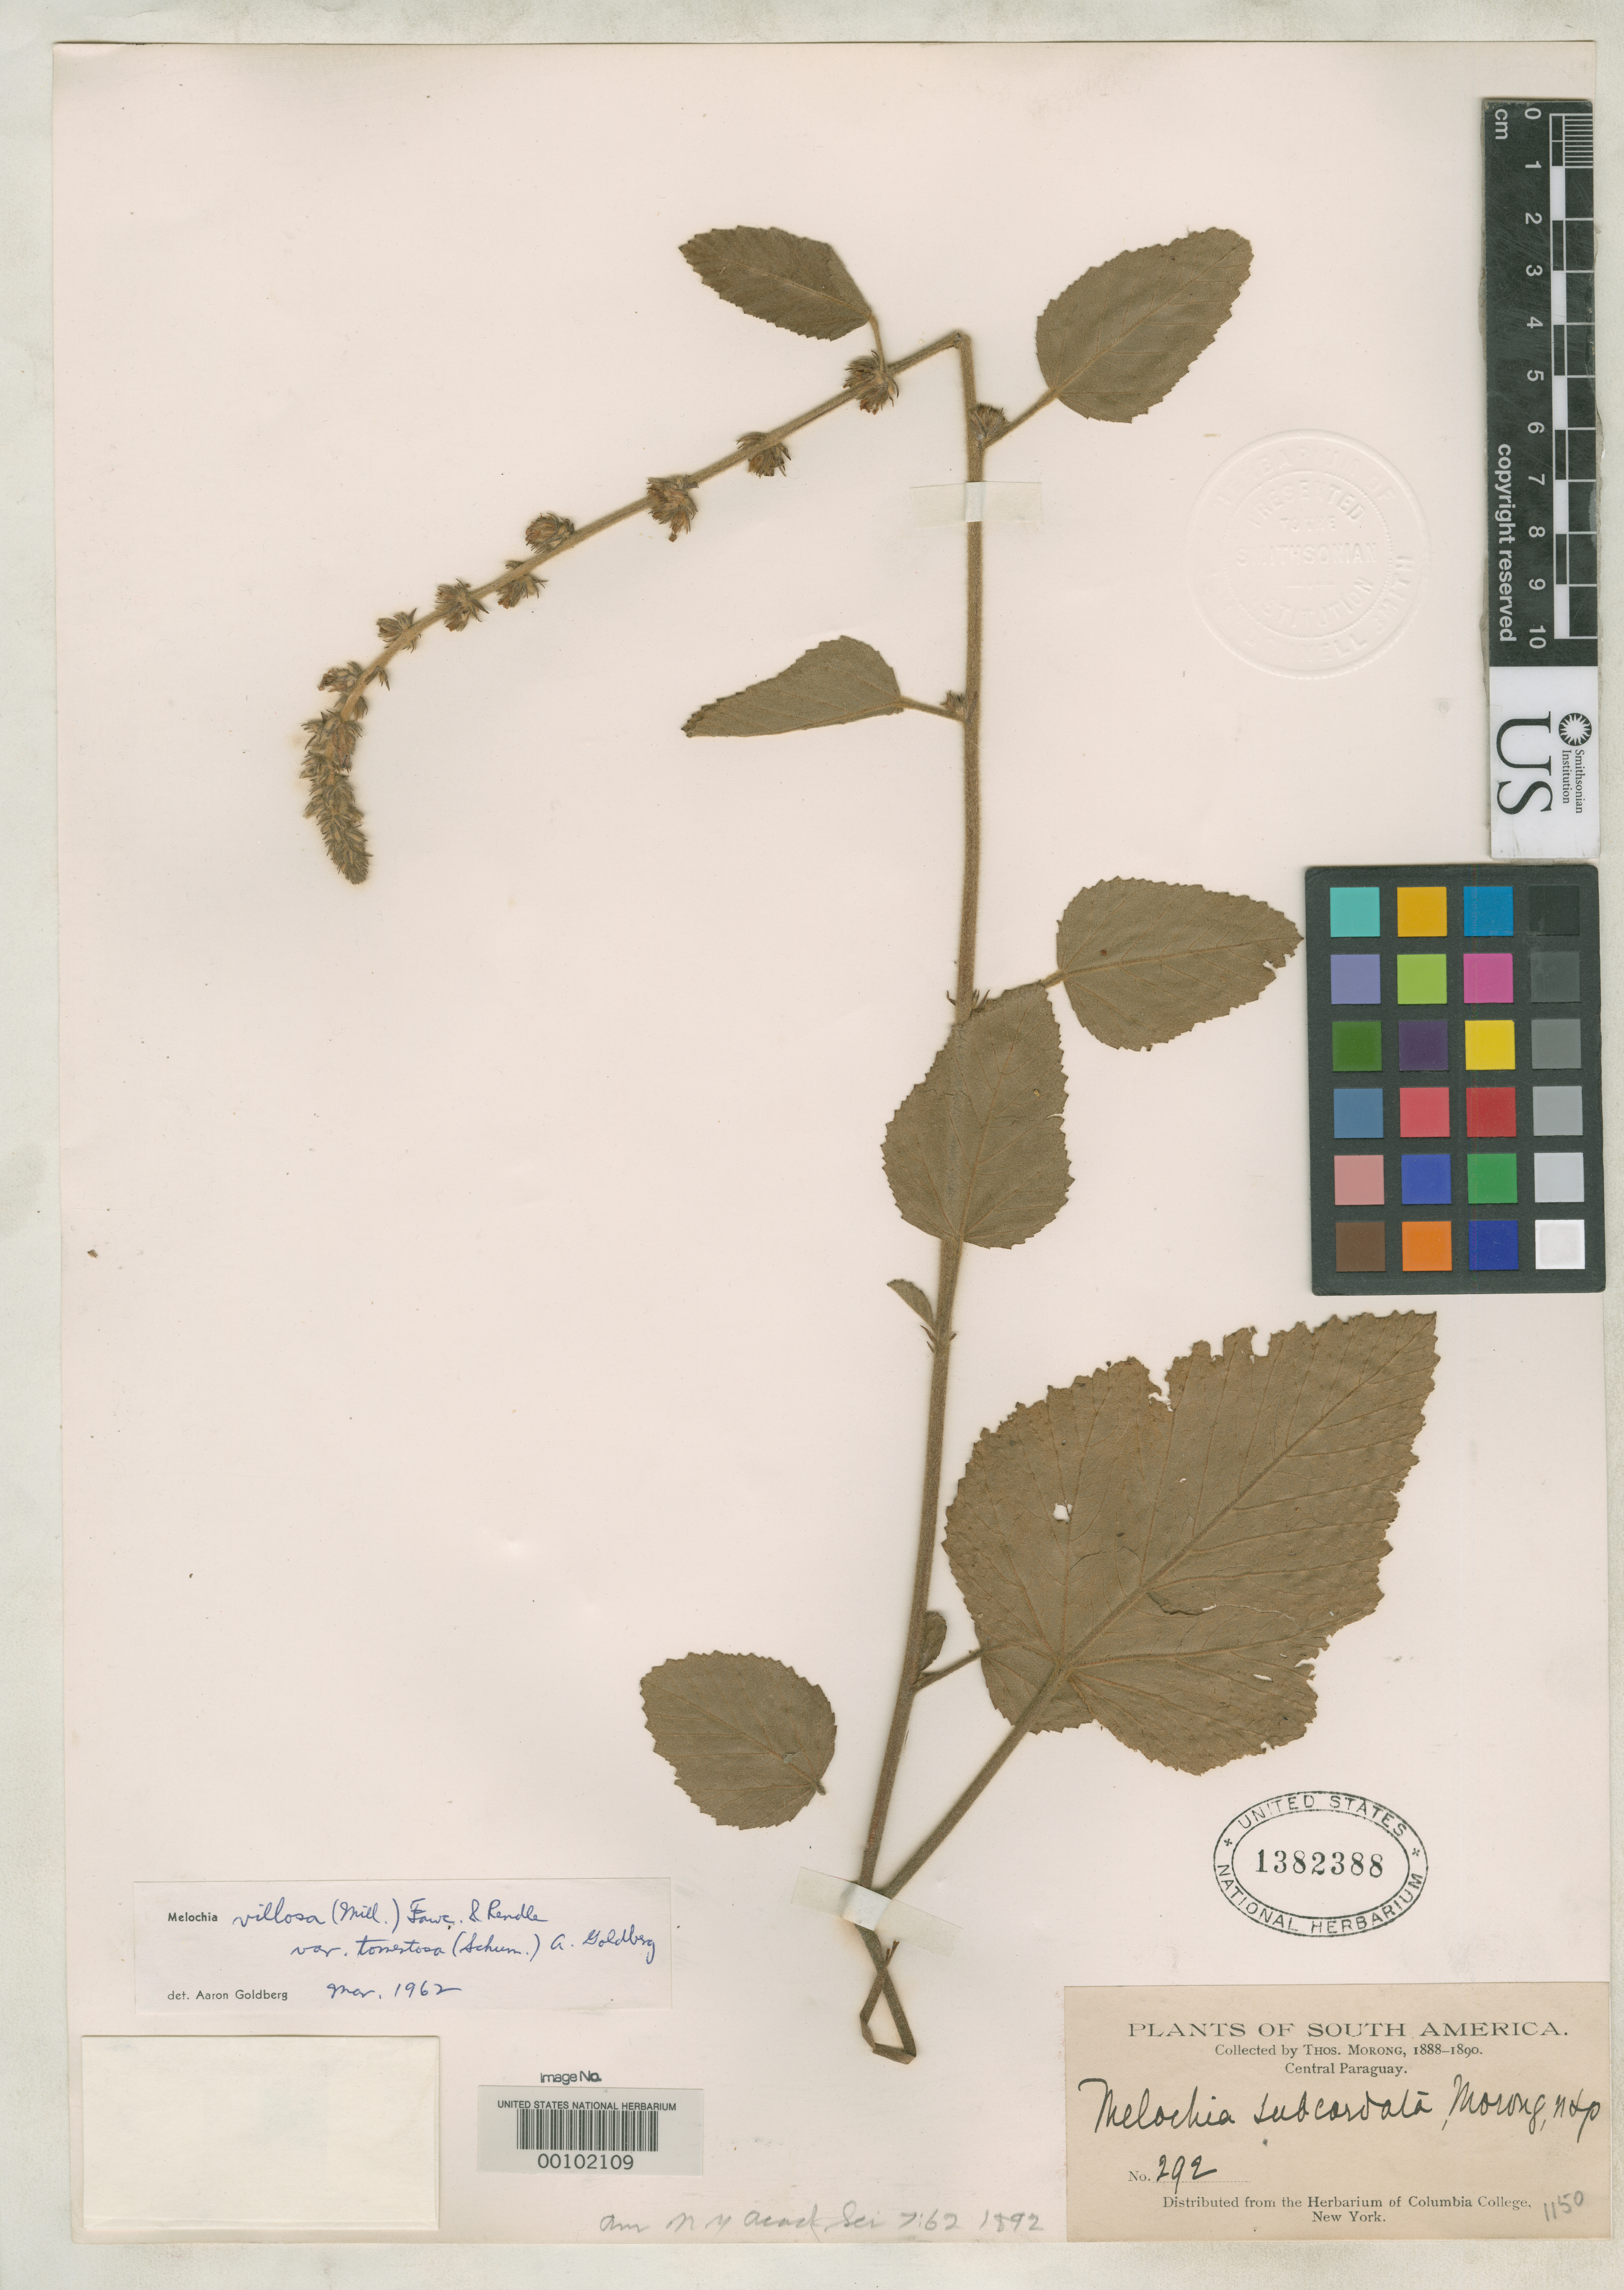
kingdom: Plantae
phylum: Tracheophyta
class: Magnoliopsida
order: Malvales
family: Malvaceae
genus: Melochia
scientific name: Melochia subcordata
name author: Morong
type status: Isosyntype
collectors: T. Morong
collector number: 292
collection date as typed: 1888 to -- --- 1890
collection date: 1888/1890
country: Paraguay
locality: Central Paraguay.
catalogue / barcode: US 1382388